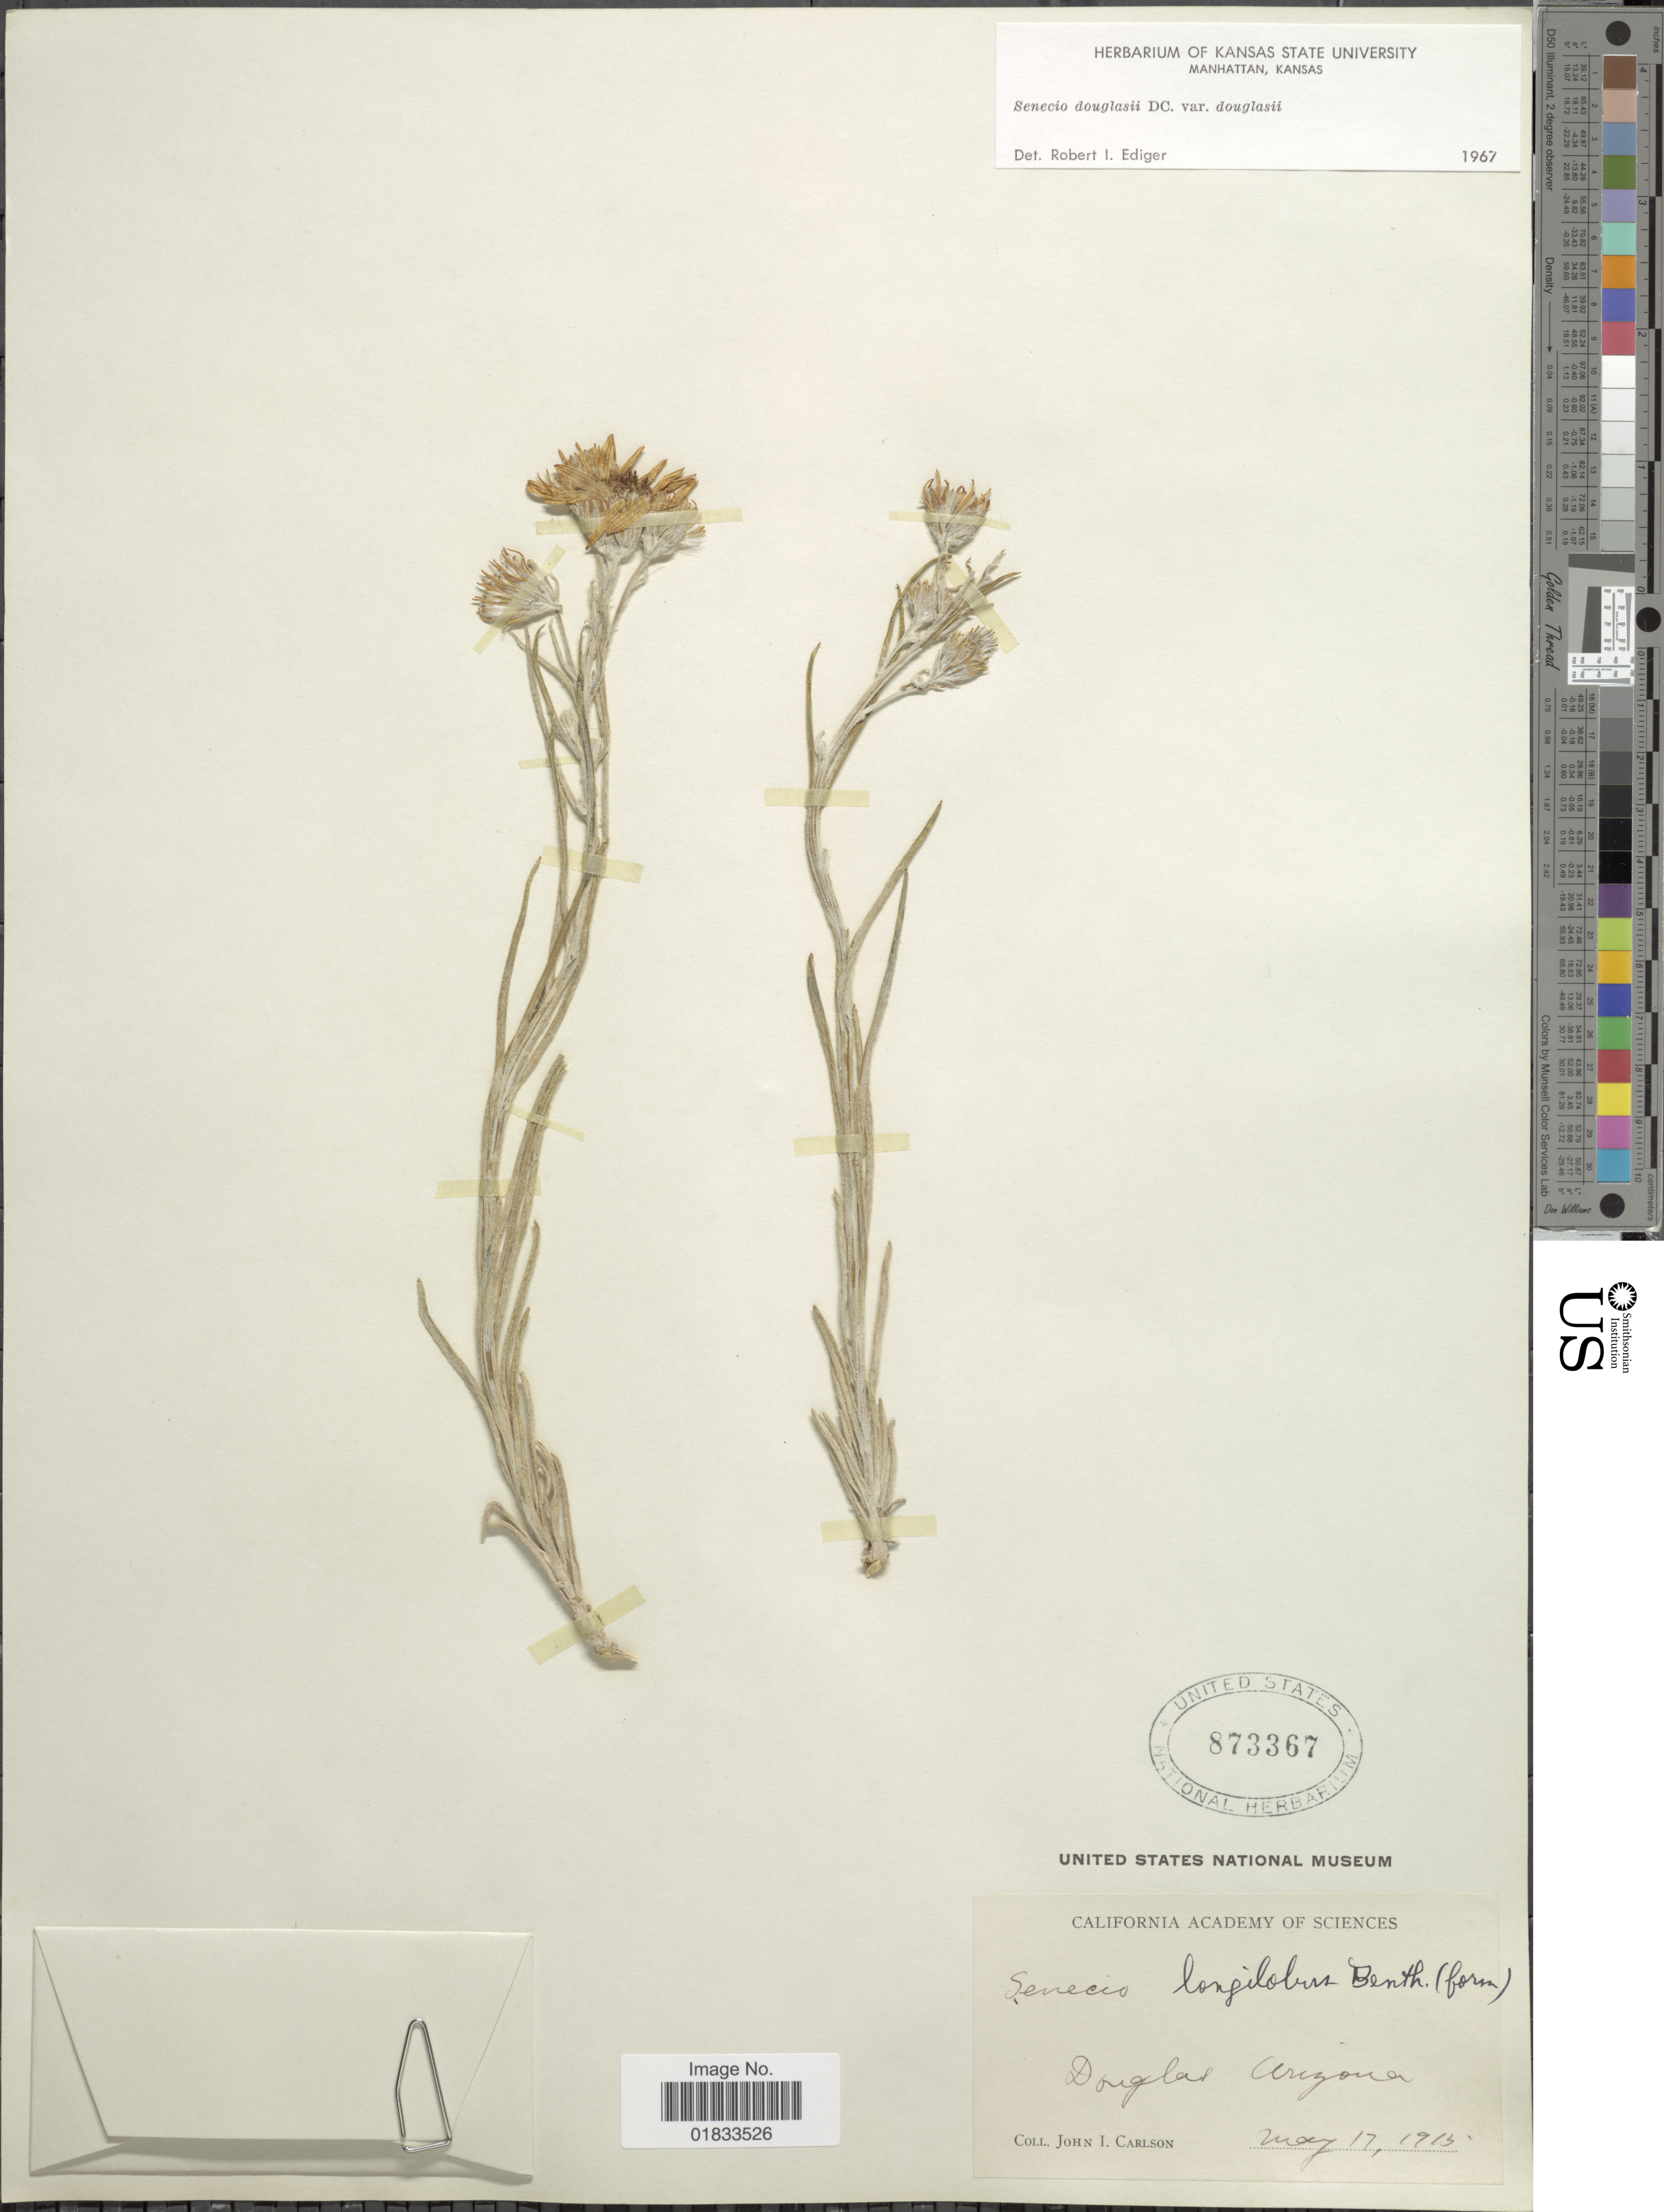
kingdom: Plantae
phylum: Tracheophyta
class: Magnoliopsida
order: Asterales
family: Asteraceae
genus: Senecio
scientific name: Senecio flaccidus var. douglasii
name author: (DC.) B.L. Turner & T.M. Barkley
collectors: J. Carlson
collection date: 1915-05-17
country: United States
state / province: Arizona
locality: Douglas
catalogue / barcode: US 873367